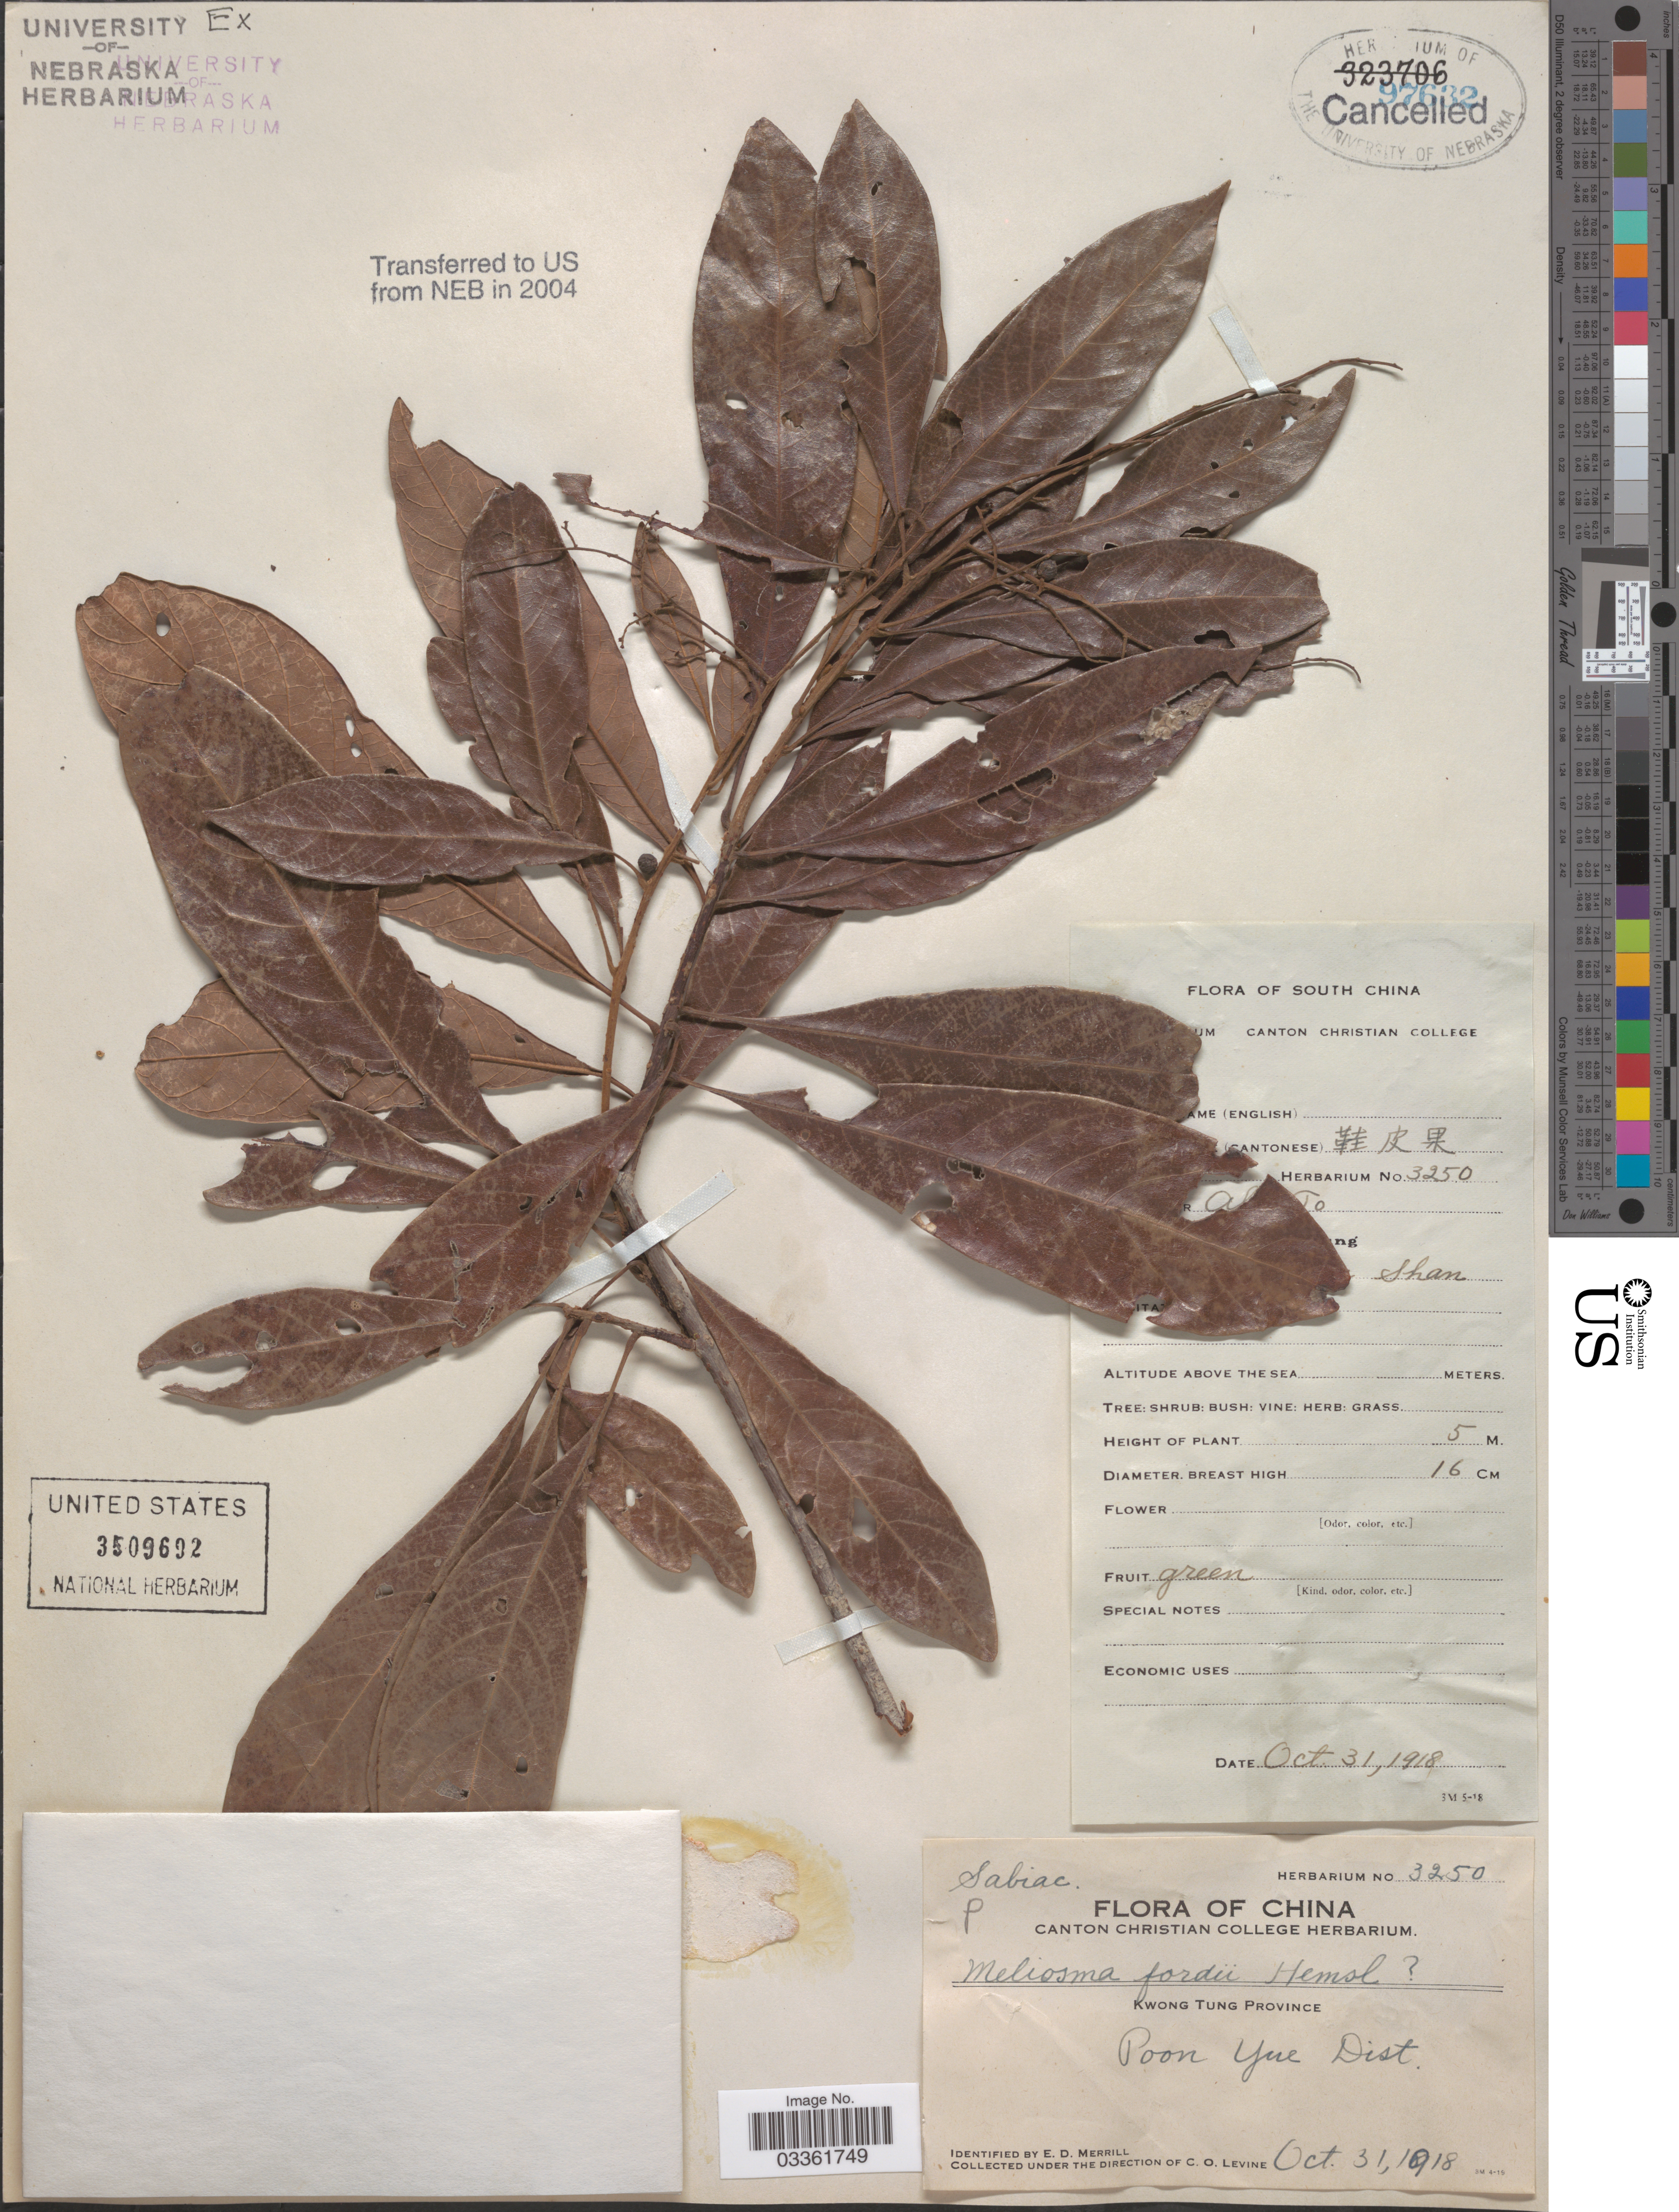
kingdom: Plantae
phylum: Tracheophyta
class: Magnoliopsida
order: Proteales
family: Sabiaceae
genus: Meliosma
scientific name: Meliosma fordii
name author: Hemsl.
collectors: C. O. Levine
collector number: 3250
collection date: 1918-10-31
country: China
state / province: Guangdong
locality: South China. Kwong Tung Province. Poon Yue District. [illegible text] Shan.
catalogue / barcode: US 3509692